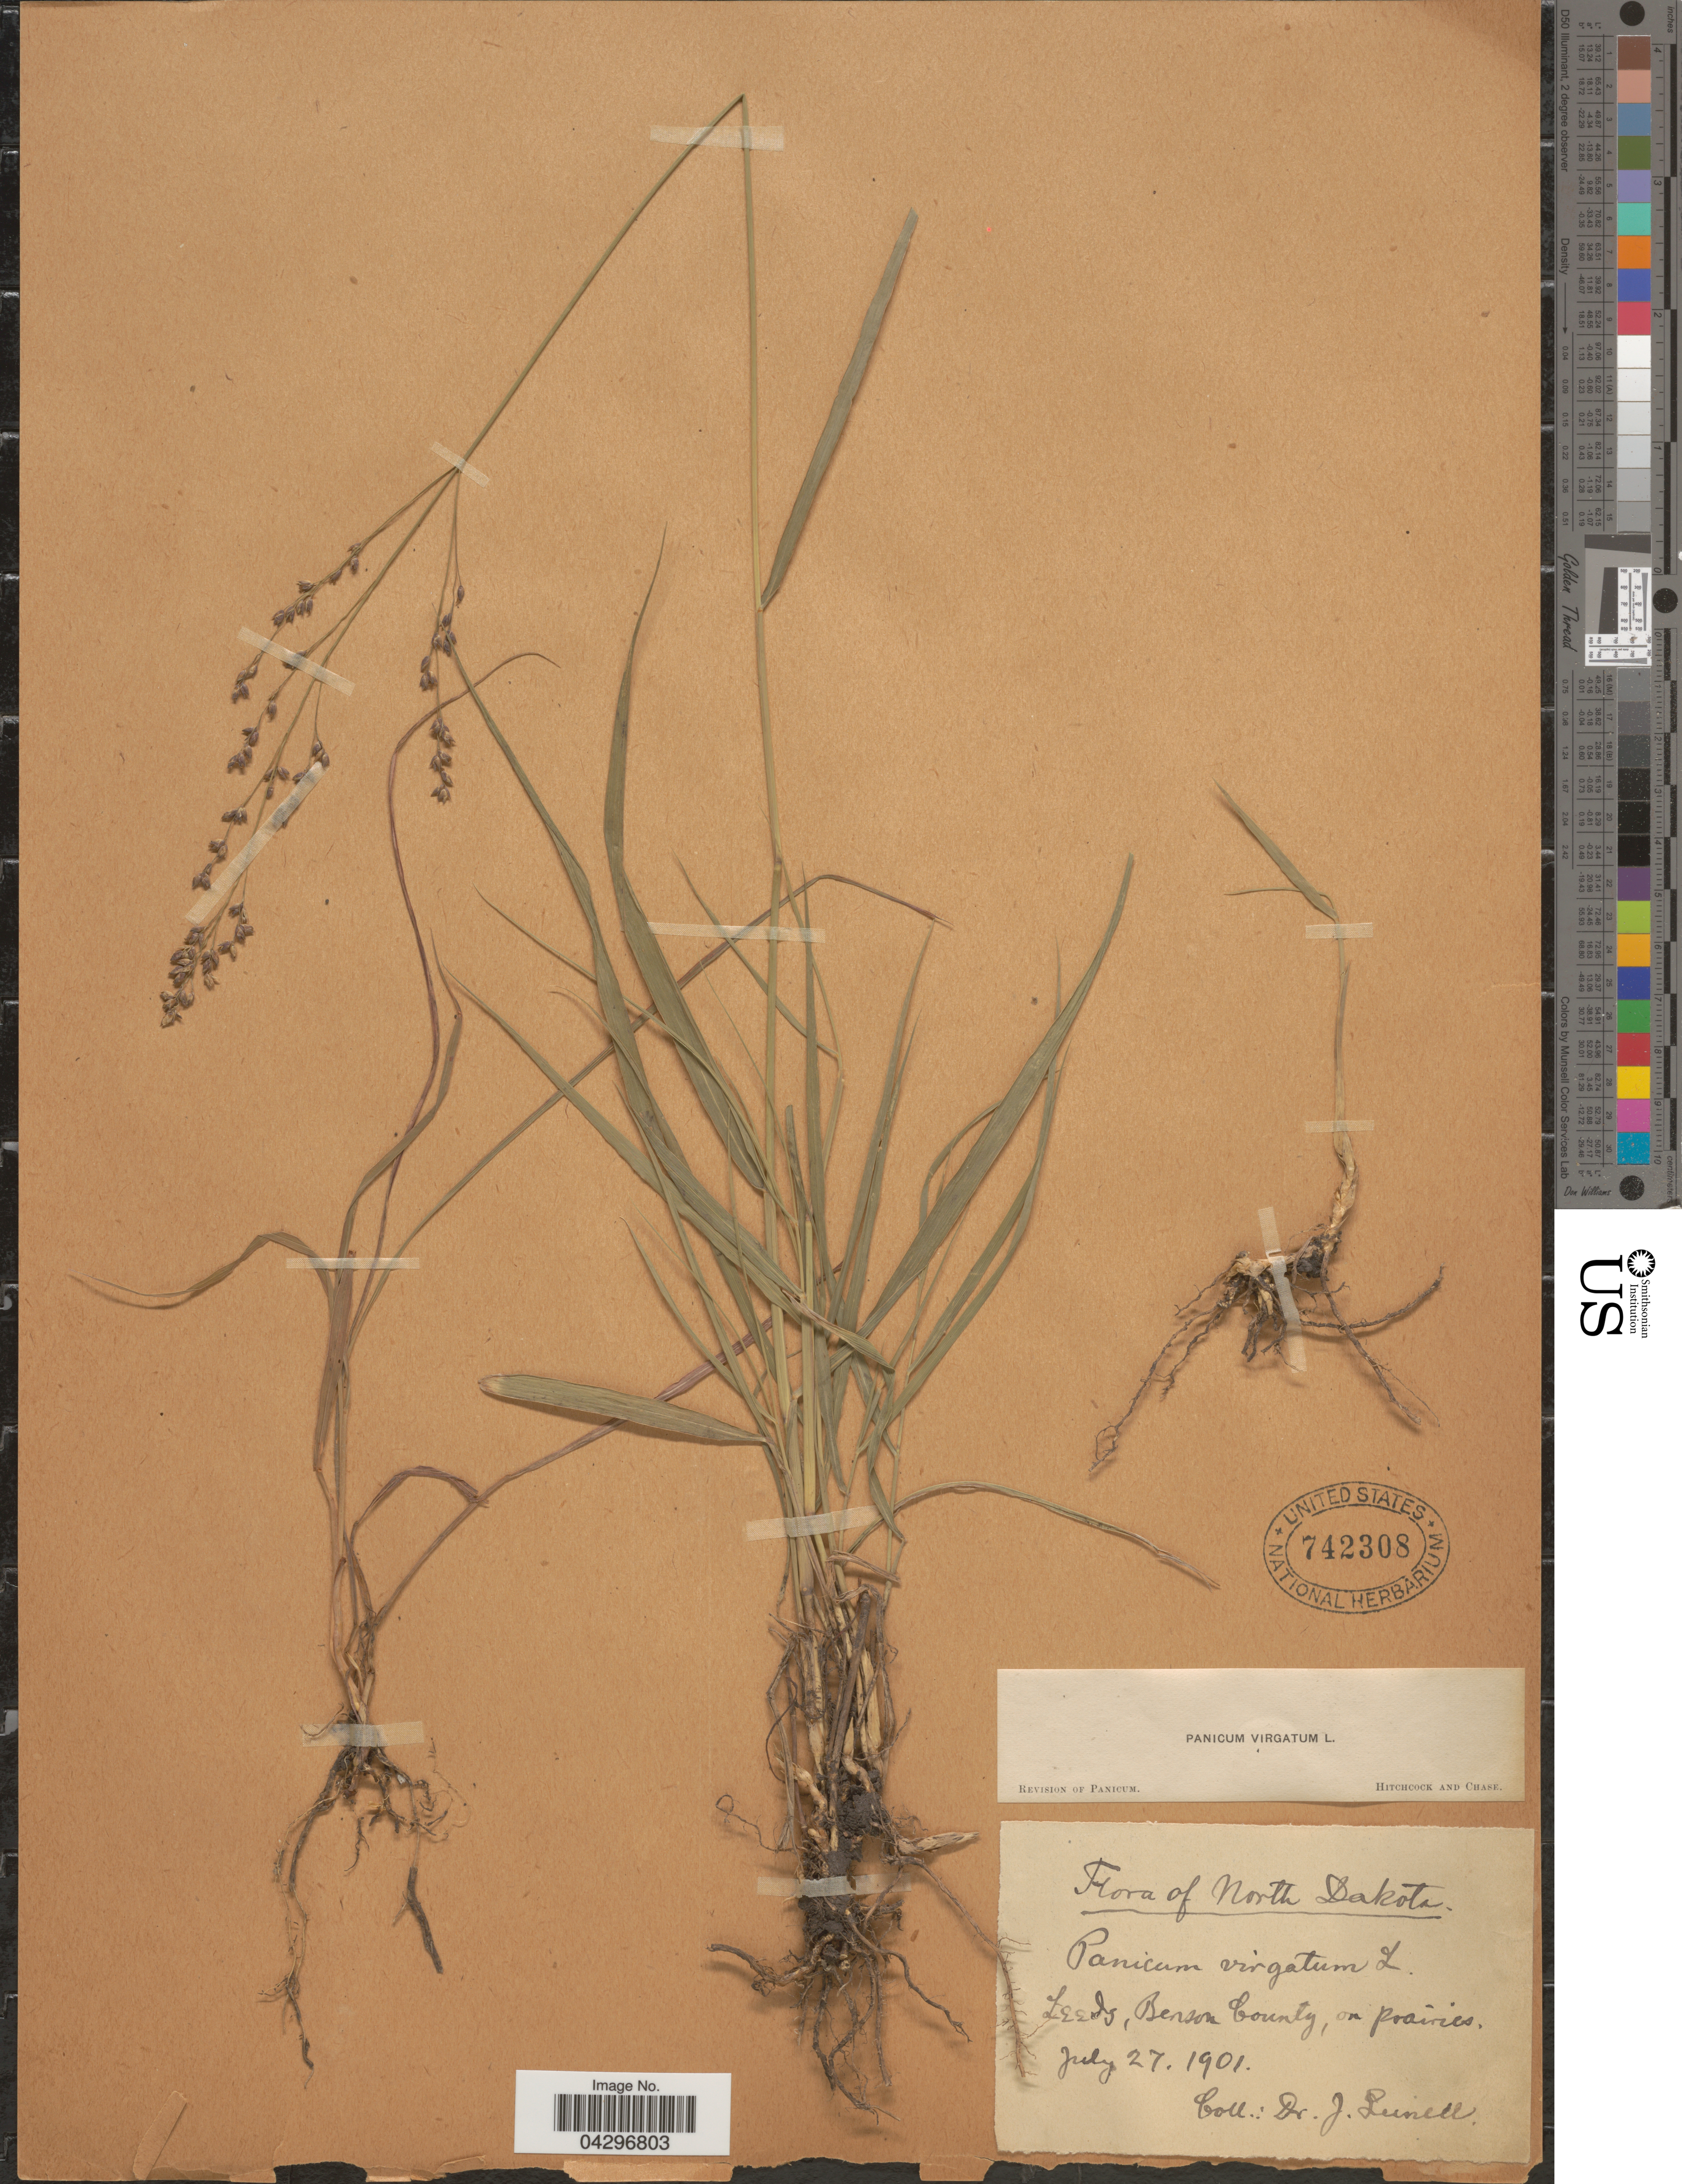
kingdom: Plantae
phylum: Tracheophyta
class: Liliopsida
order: Poales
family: Poaceae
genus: Panicum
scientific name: Panicum virgatum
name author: L.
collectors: J. Lunell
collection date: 1901-07-27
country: United States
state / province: North Dakota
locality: Leeds, Benson County, on prairies.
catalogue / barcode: US 742308